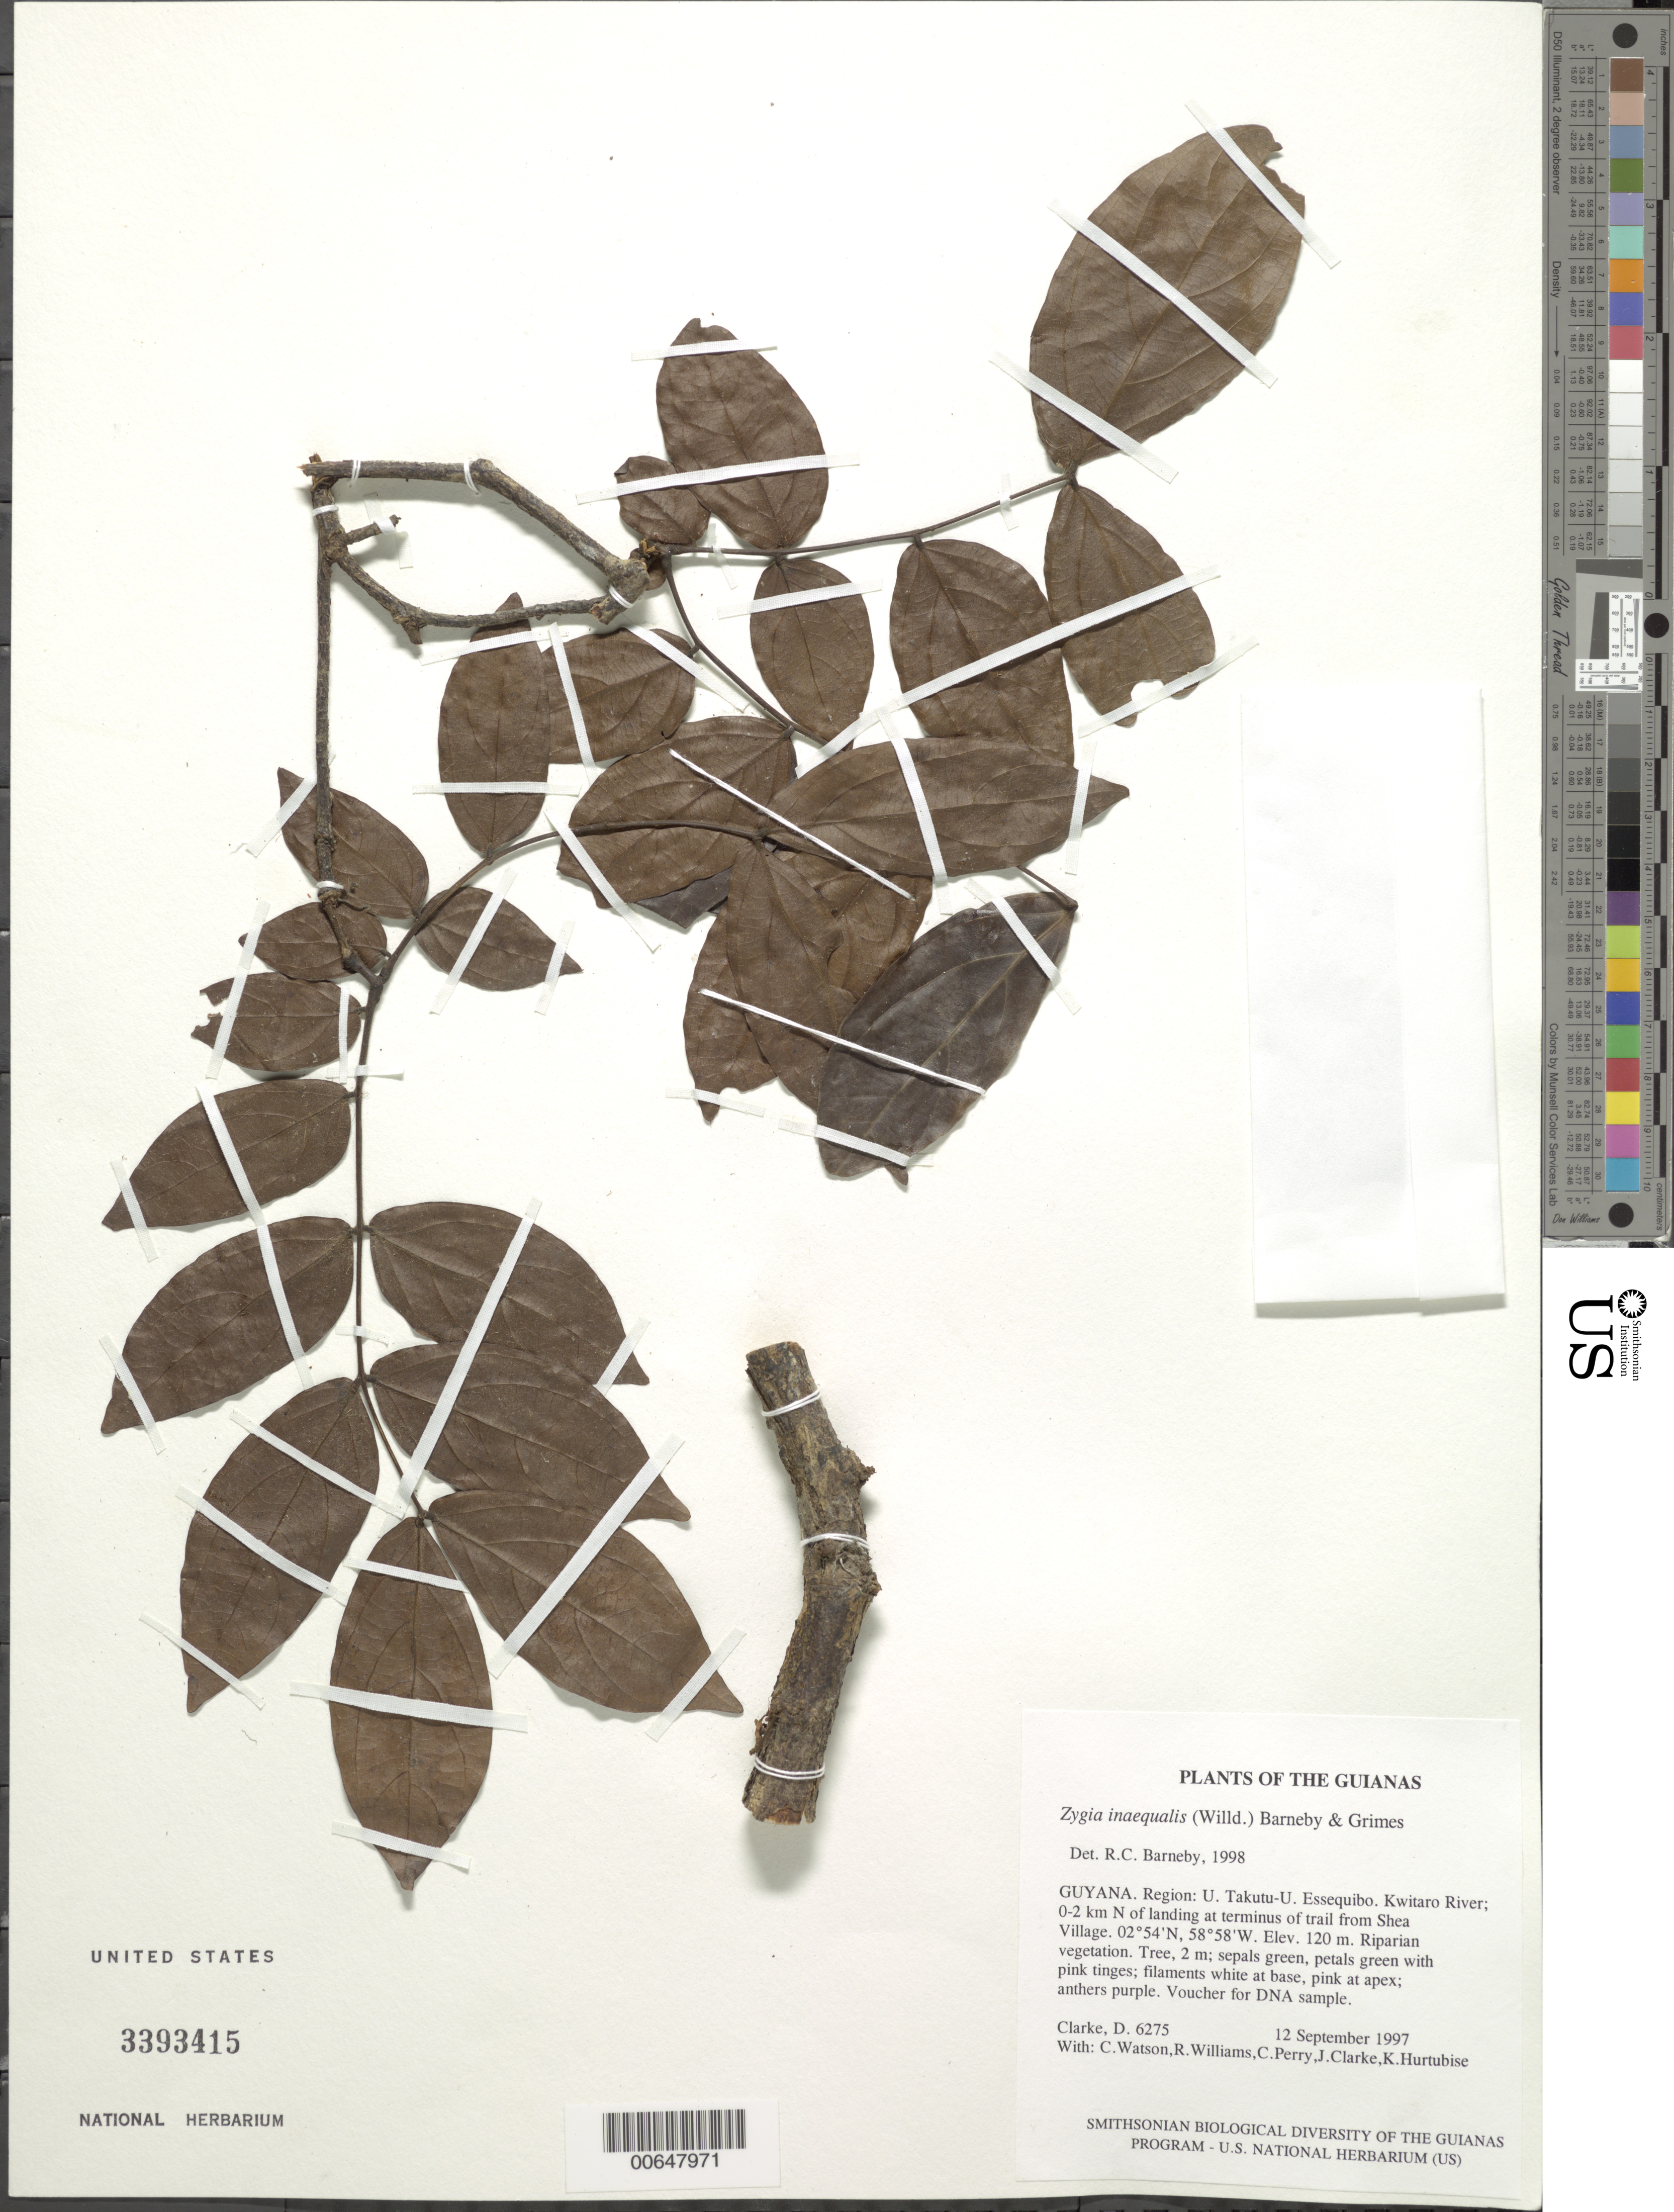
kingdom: Plantae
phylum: Tracheophyta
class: Magnoliopsida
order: Fabales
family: Fabaceae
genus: Zygia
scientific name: Zygia inaequalis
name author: (Humb. & Bonpl. ex Willd.) Pittier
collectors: H. D. Clarke, C. Watson, R. Williams, C. Perry, J. Clarke & K. Hurtubise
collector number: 6275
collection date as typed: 12 September 1997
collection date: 1997-09-12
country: Guyana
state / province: U. Takutu-U. Essequibo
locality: Kwitaro River; 0-2 km N of landing at terminus of trail from Shea Village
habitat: Riparian vegetation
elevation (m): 120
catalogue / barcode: US 3393415